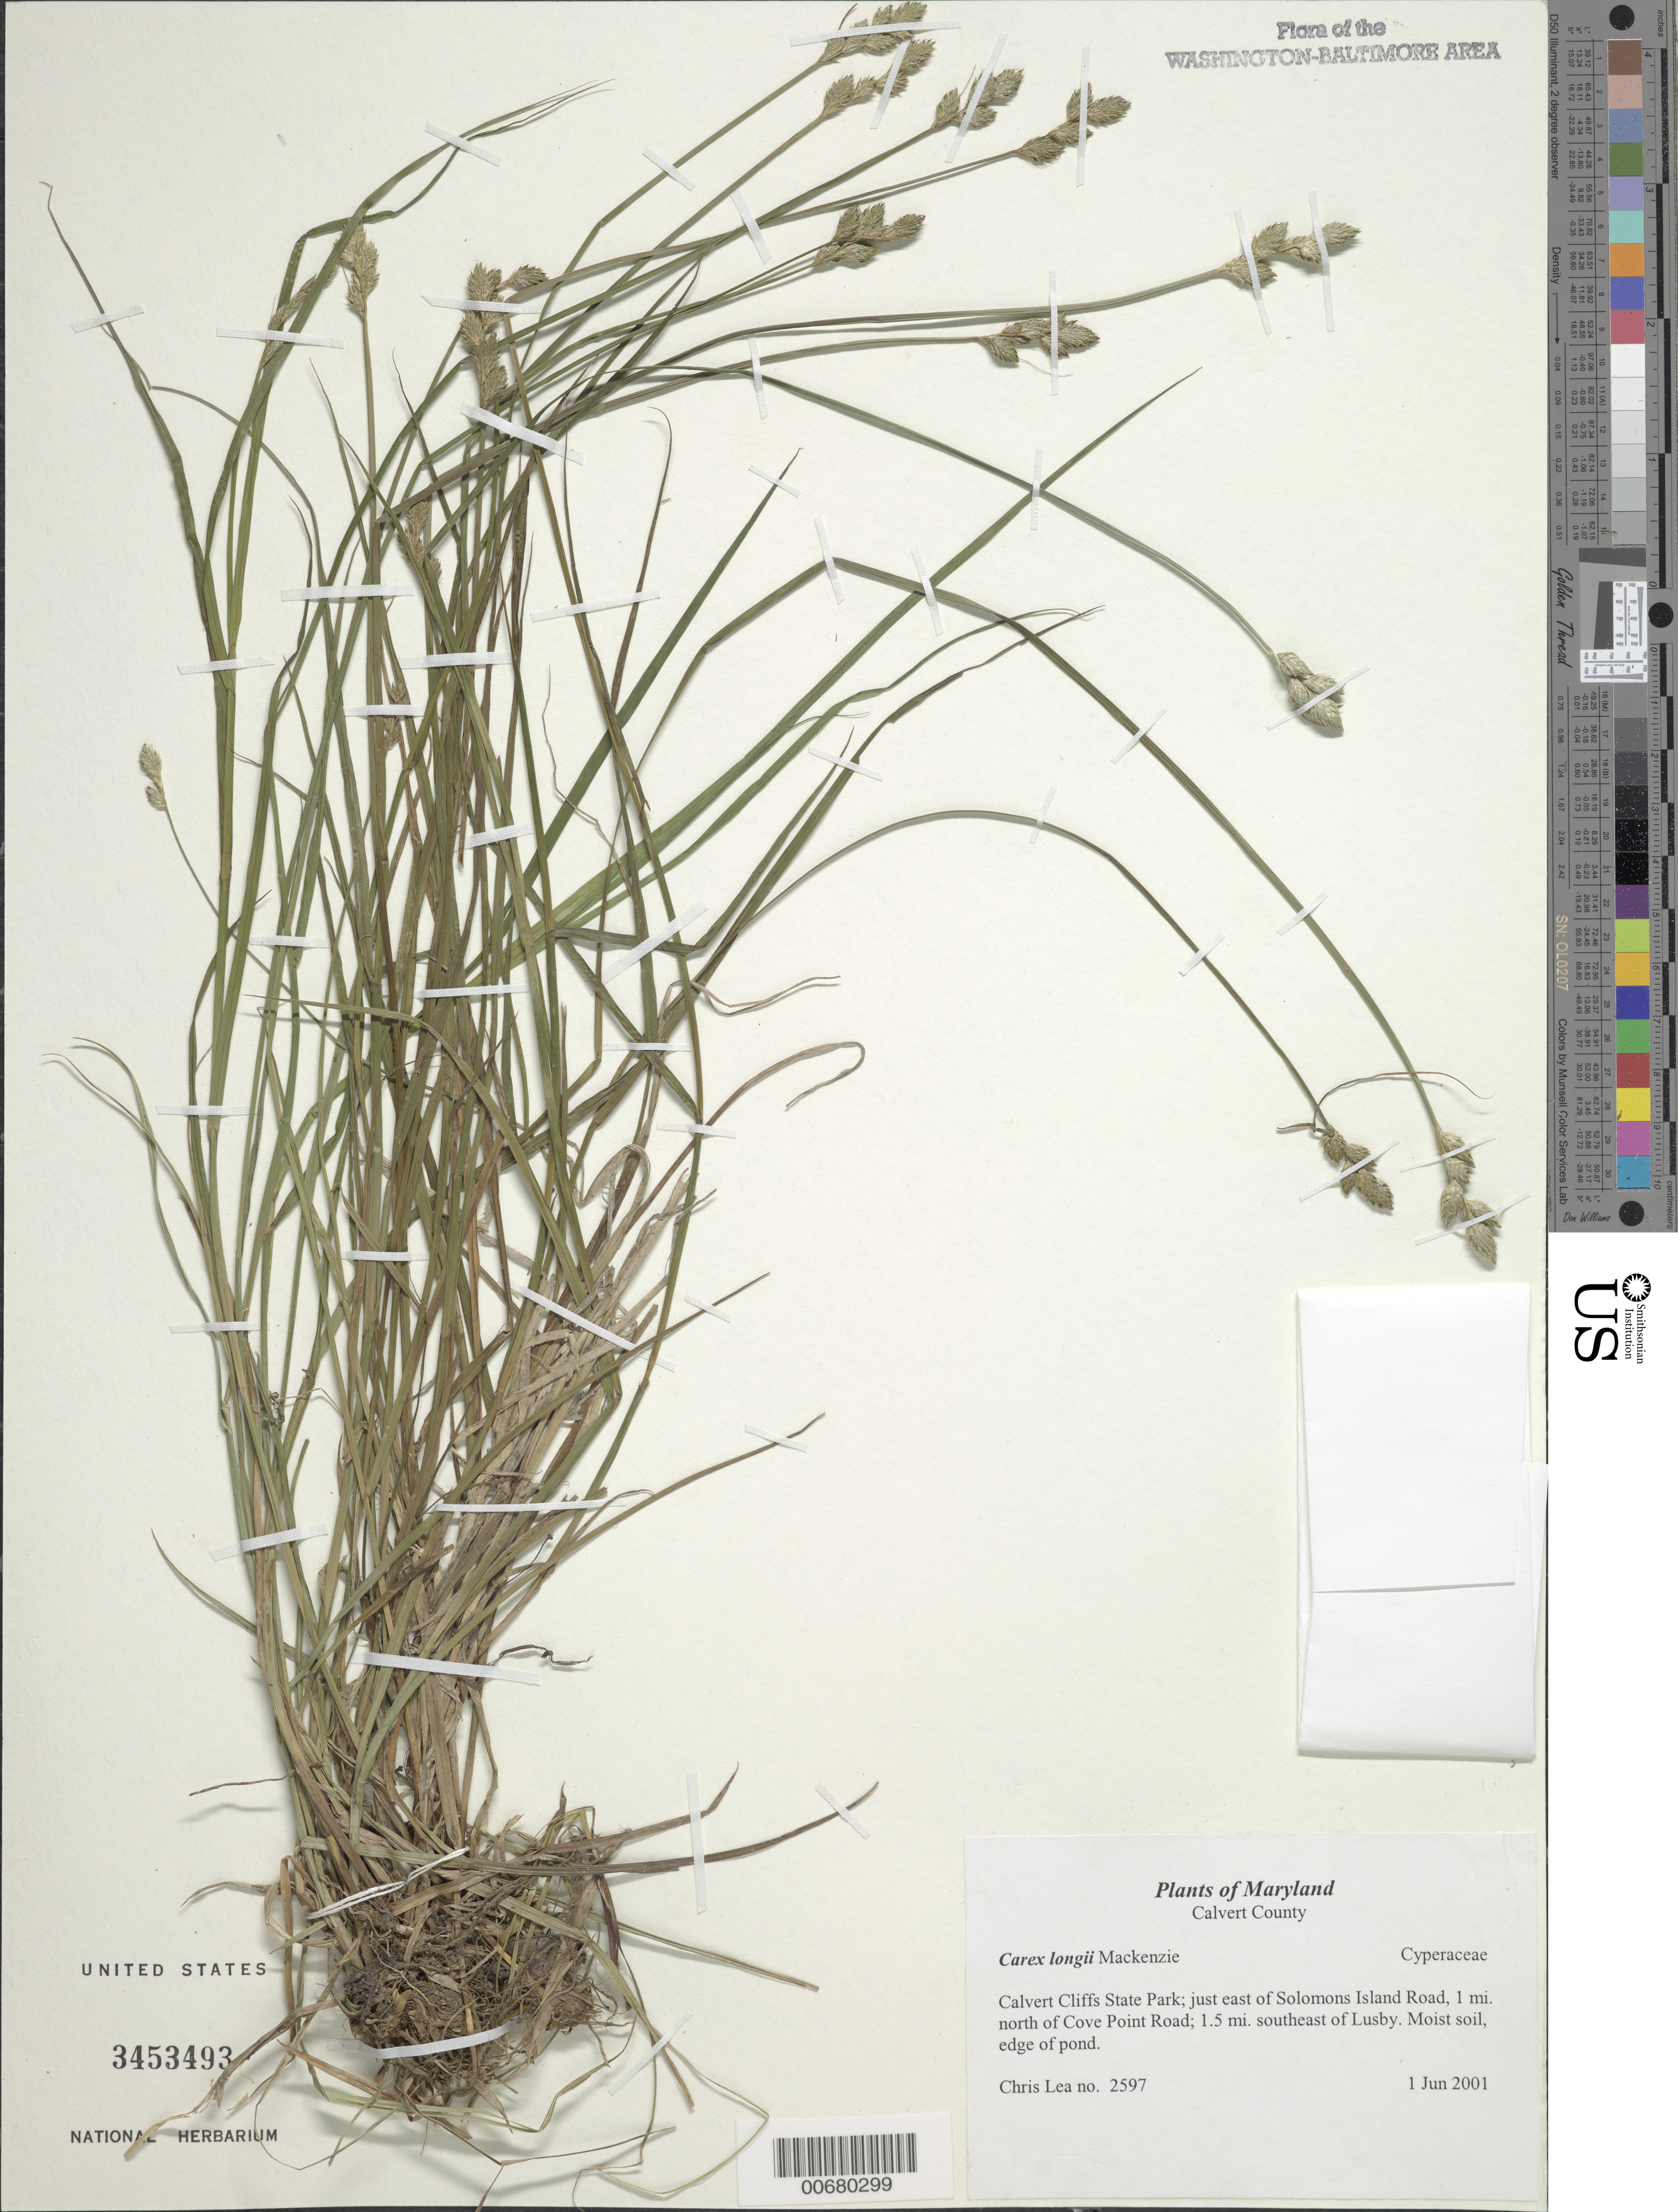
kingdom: Plantae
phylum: Tracheophyta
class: Liliopsida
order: Poales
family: Cyperaceae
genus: Carex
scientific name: Carex longii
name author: Mack.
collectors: C. Lea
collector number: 2597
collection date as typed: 01 jun 2001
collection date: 2001-06-01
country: United States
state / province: Maryland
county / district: Calvert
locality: Calvert Cliffs State Park; just east of Solomons Island Road, 1 mi. north of Cove Point Road; 1.5 mi. southeast of Lusby.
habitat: Moist soil, edge of pond.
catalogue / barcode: US 3453493